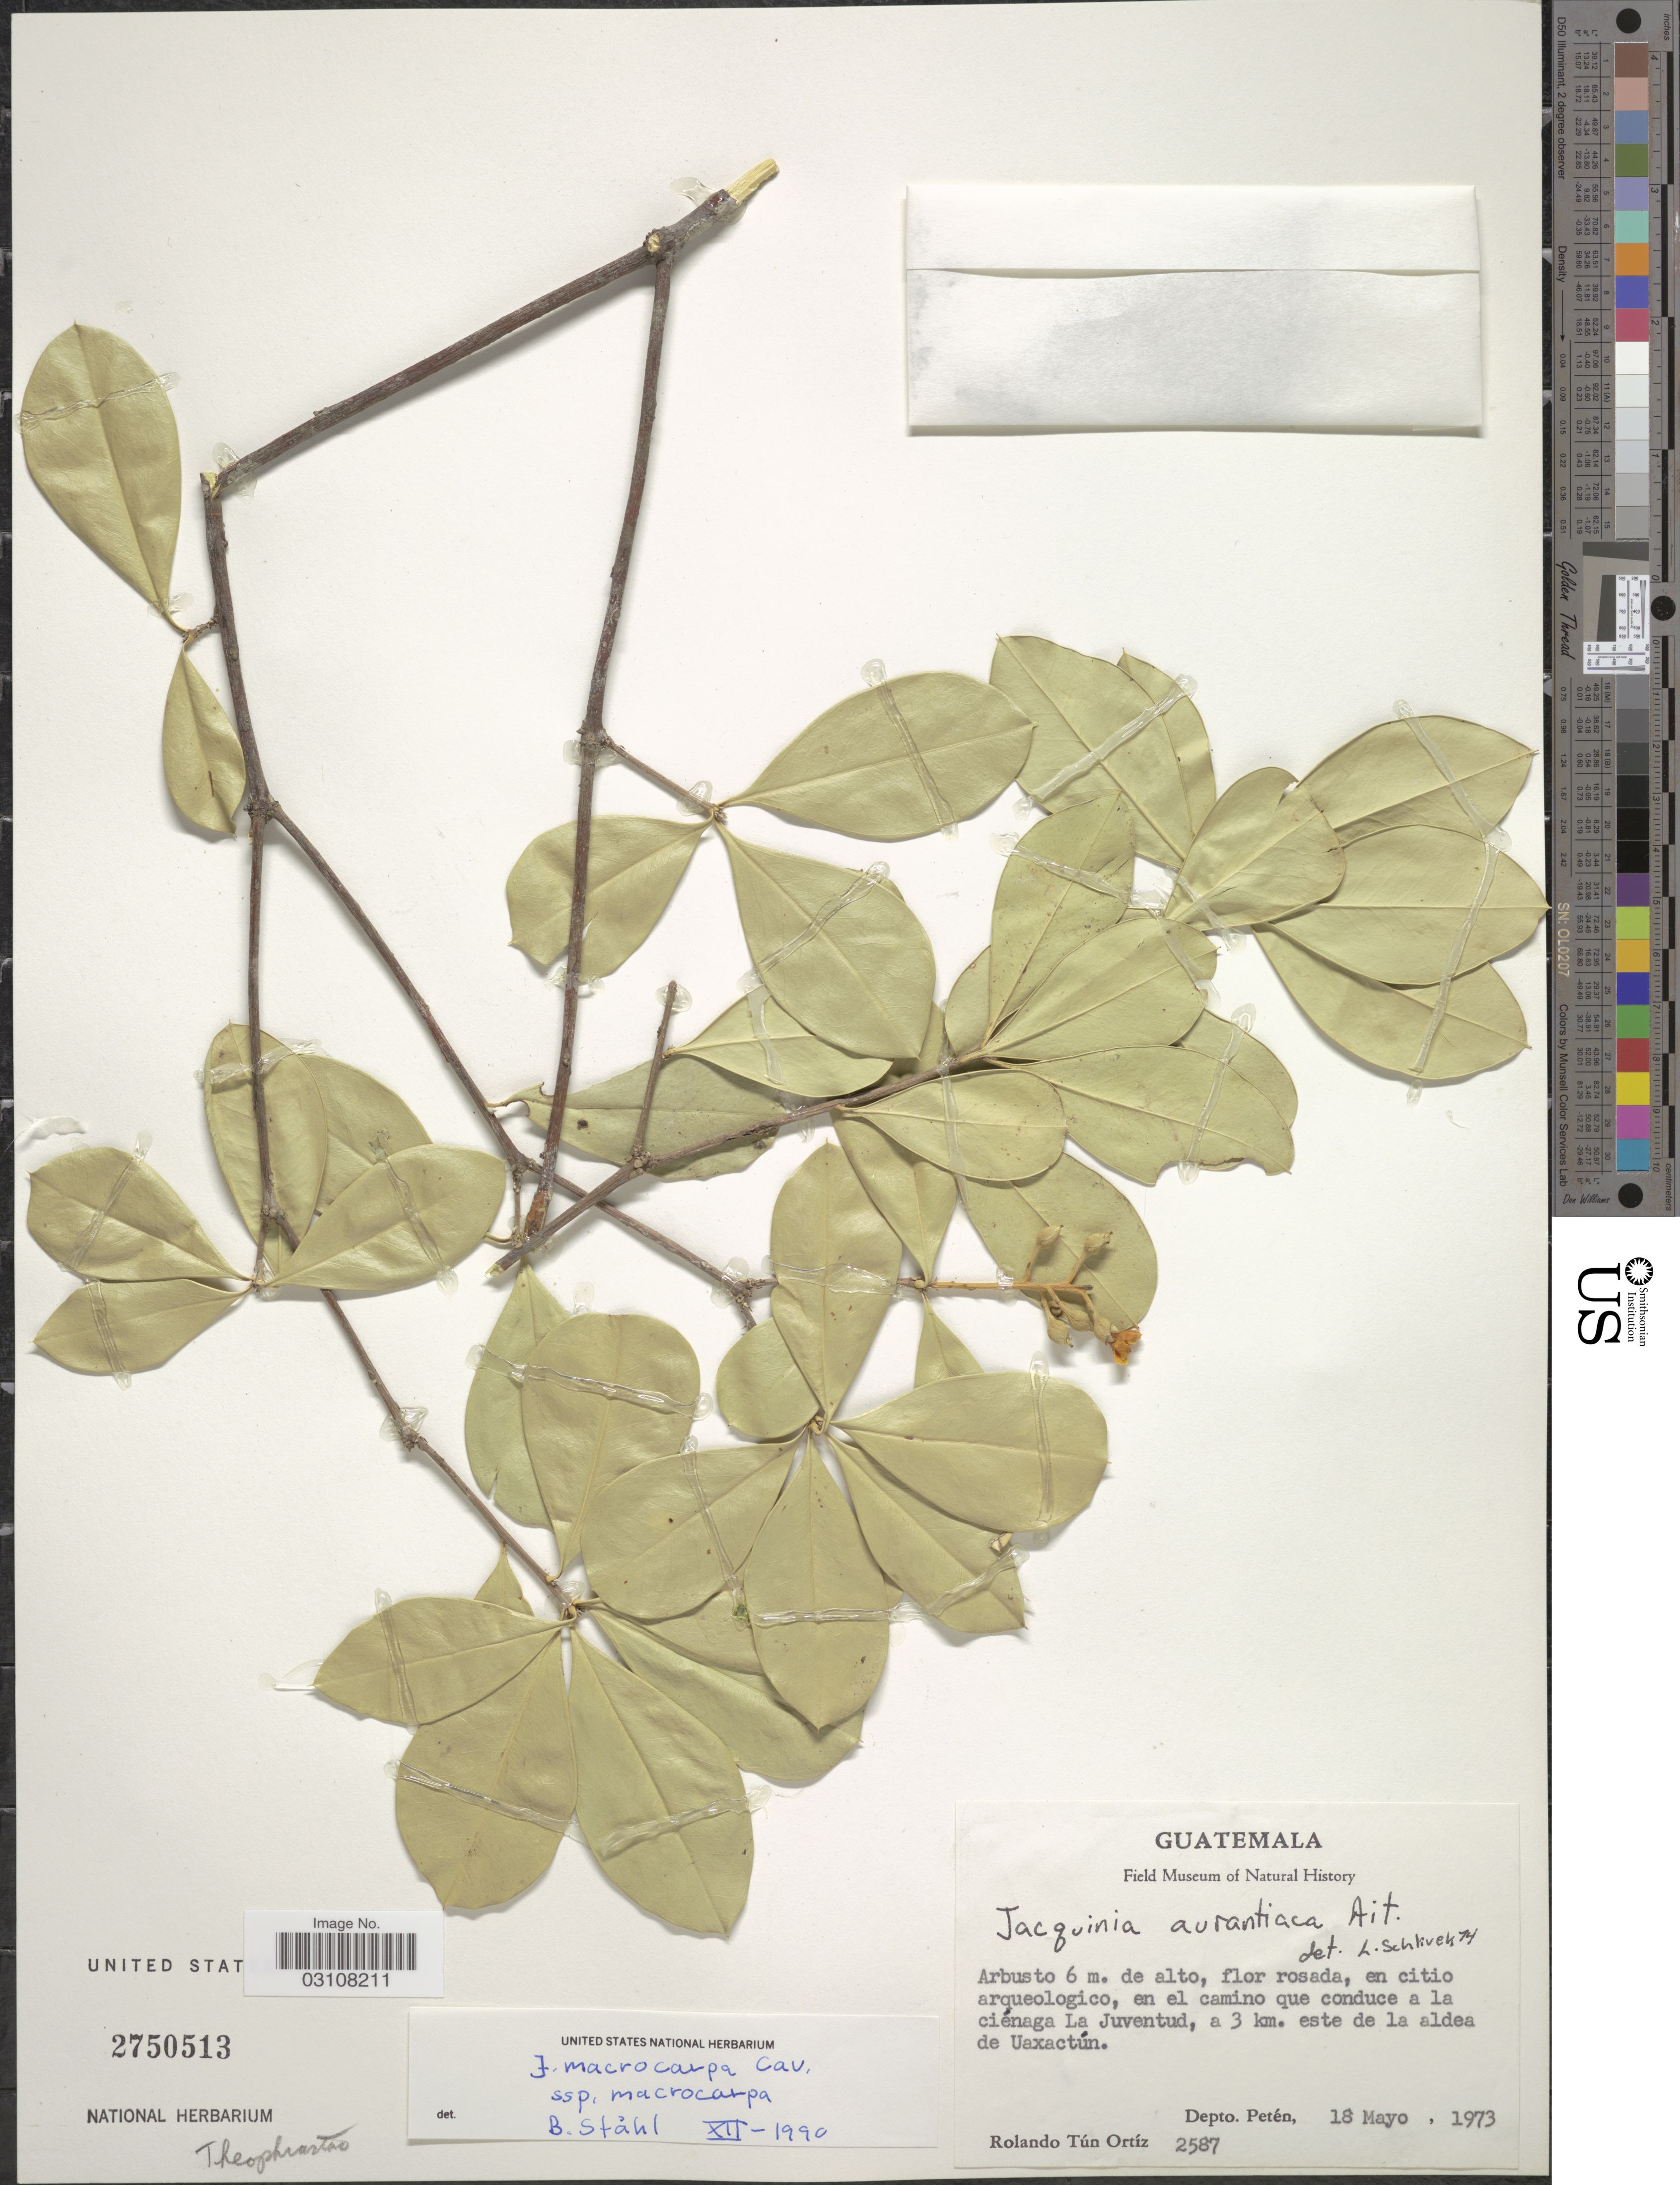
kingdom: Plantae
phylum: Tracheophyta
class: Magnoliopsida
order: Ericales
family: Primulaceae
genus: Jacquinia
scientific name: Jacquinia macrocarpa subsp. macrocarpa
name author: Cav.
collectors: R. Tún Ortíz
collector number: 2587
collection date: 1973-05-18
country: Guatemala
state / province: El Petén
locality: En el camino que conduce a la ciénaga La Juventud, a 3 km. este de la aldea de Uaxactún. Depto. Petén.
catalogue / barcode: US 2750513